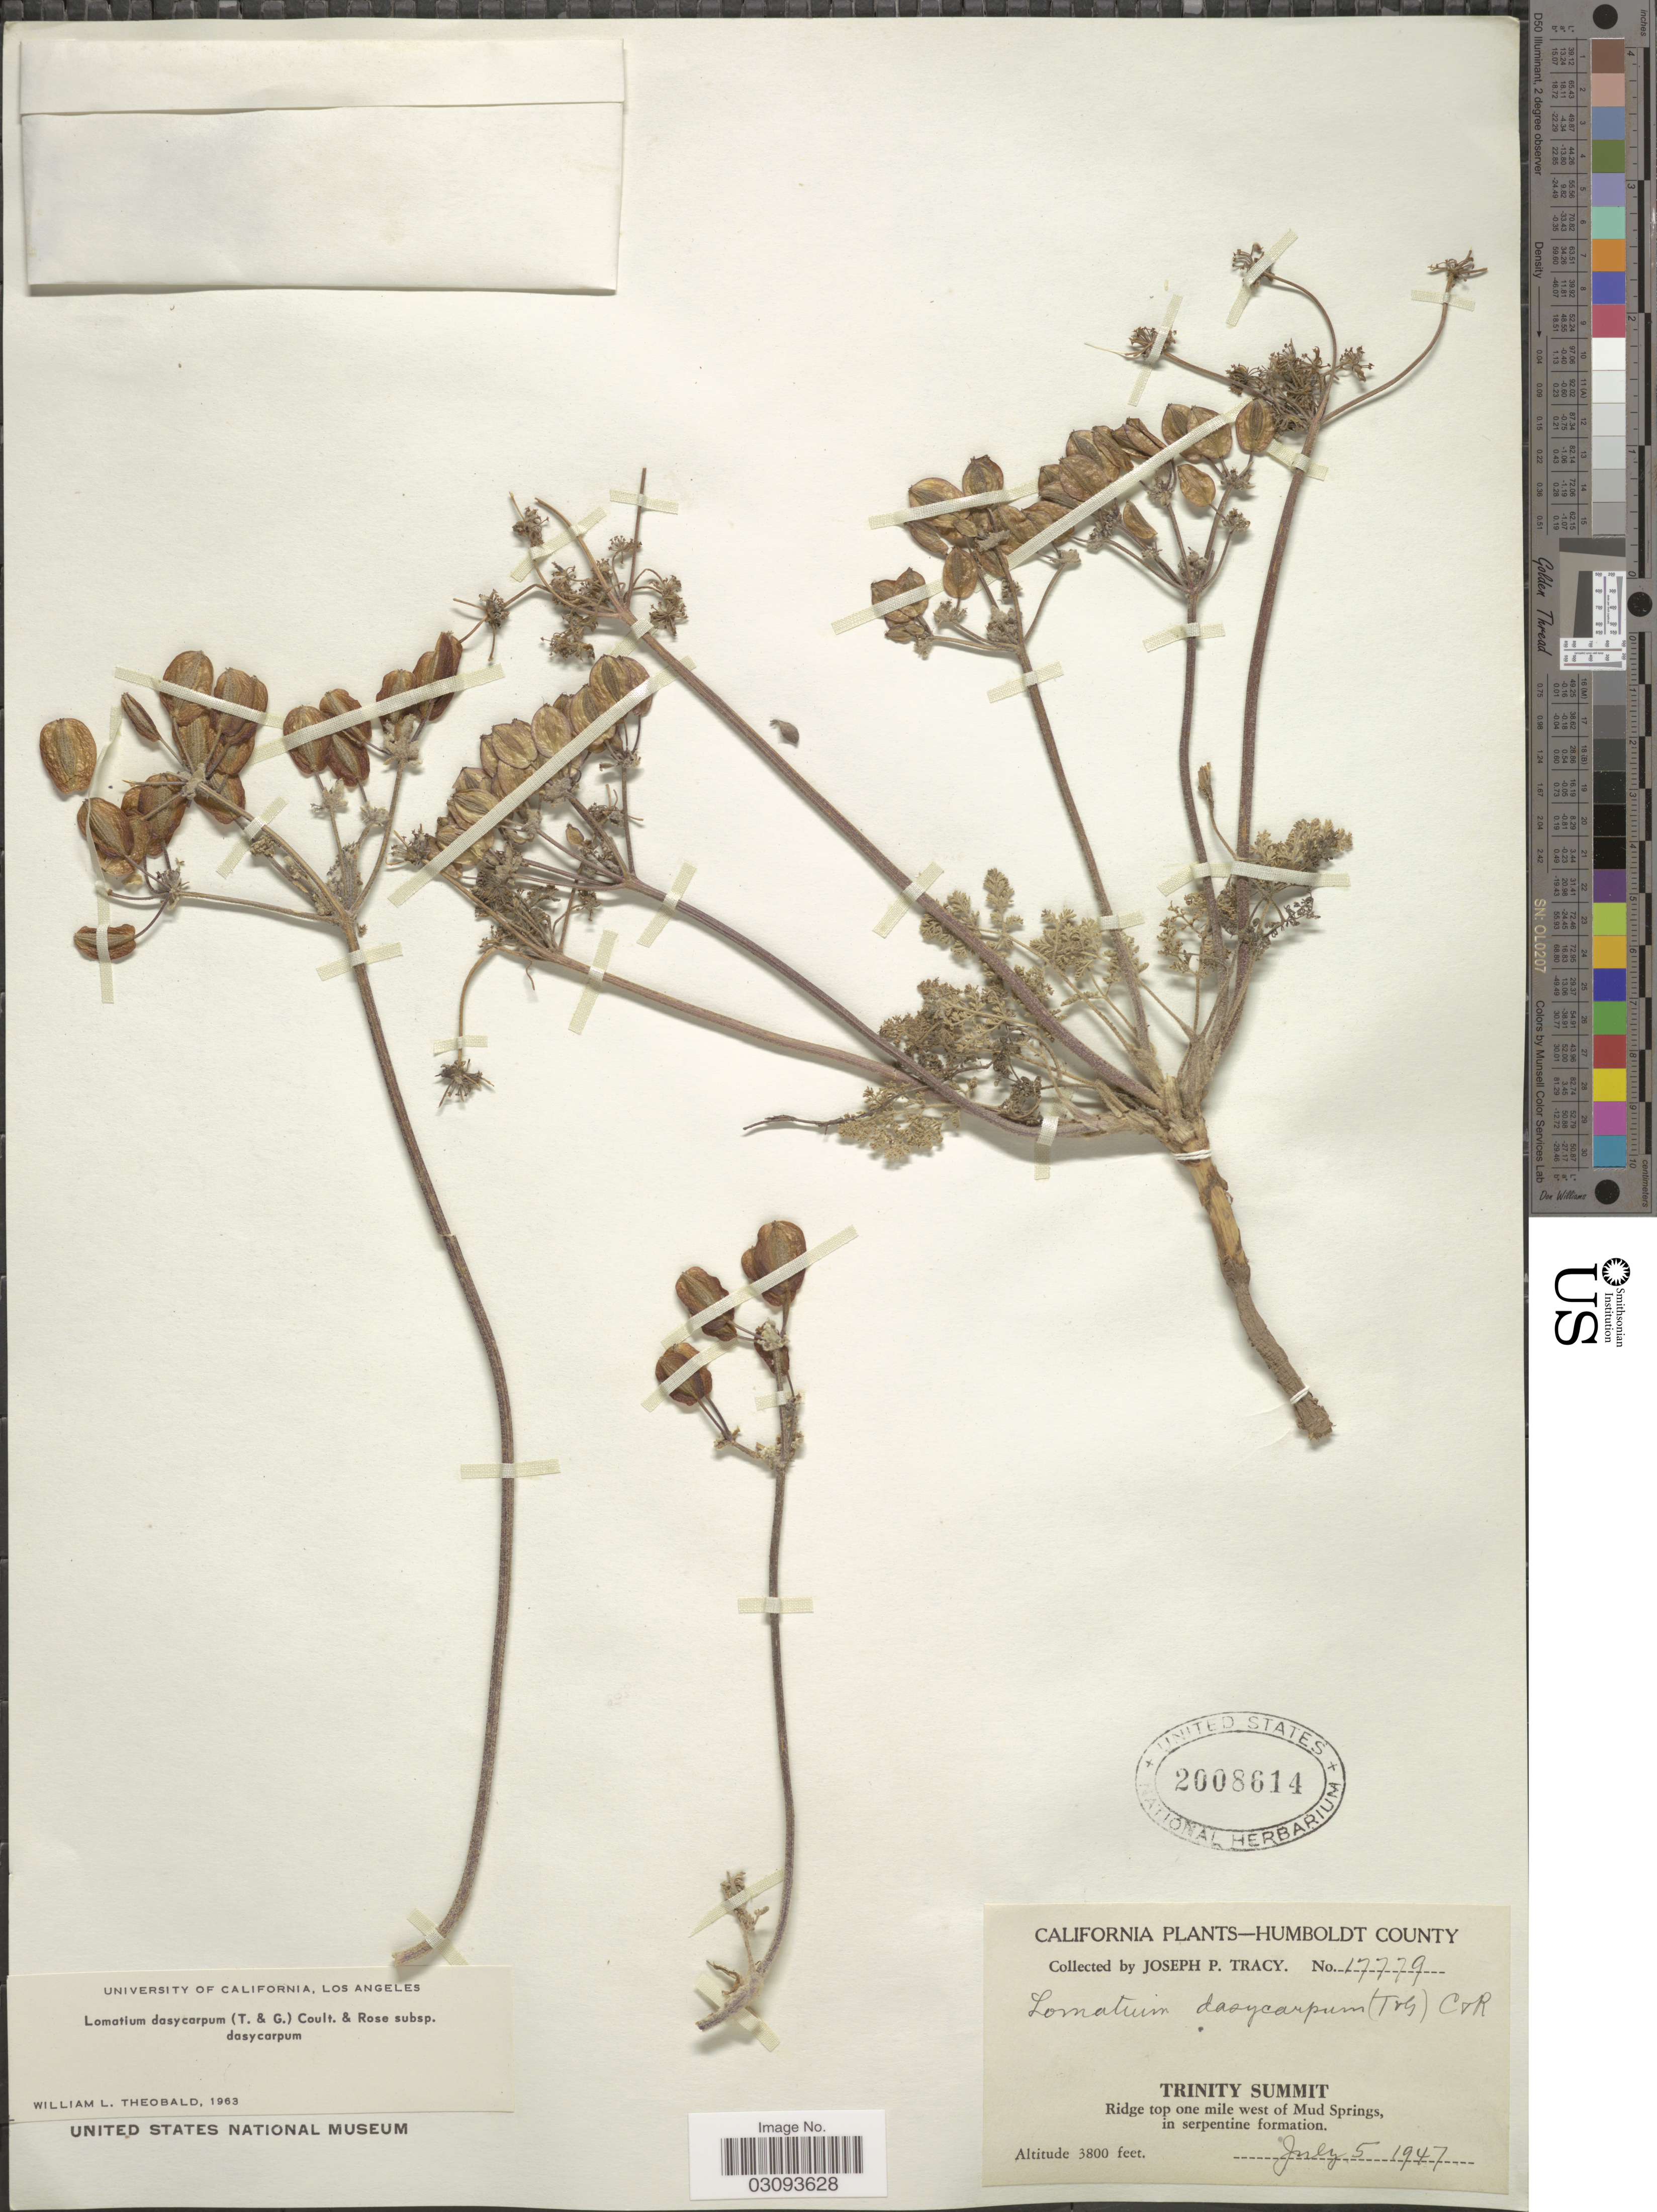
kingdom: Plantae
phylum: Tracheophyta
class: Magnoliopsida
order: Apiales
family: Apiaceae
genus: Lomatium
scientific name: Lomatium dasycarpum subsp. dasycarpum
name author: (Torr.) J.M. Coult. & Rose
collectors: J. Tracy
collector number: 17779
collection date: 1947-07-05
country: United States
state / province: California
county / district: Humboldt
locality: Humboldt County. Trinity Summit, Ridge top one mile west of Mud Springs, in serpentine formation.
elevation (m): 1158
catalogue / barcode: US 2008614